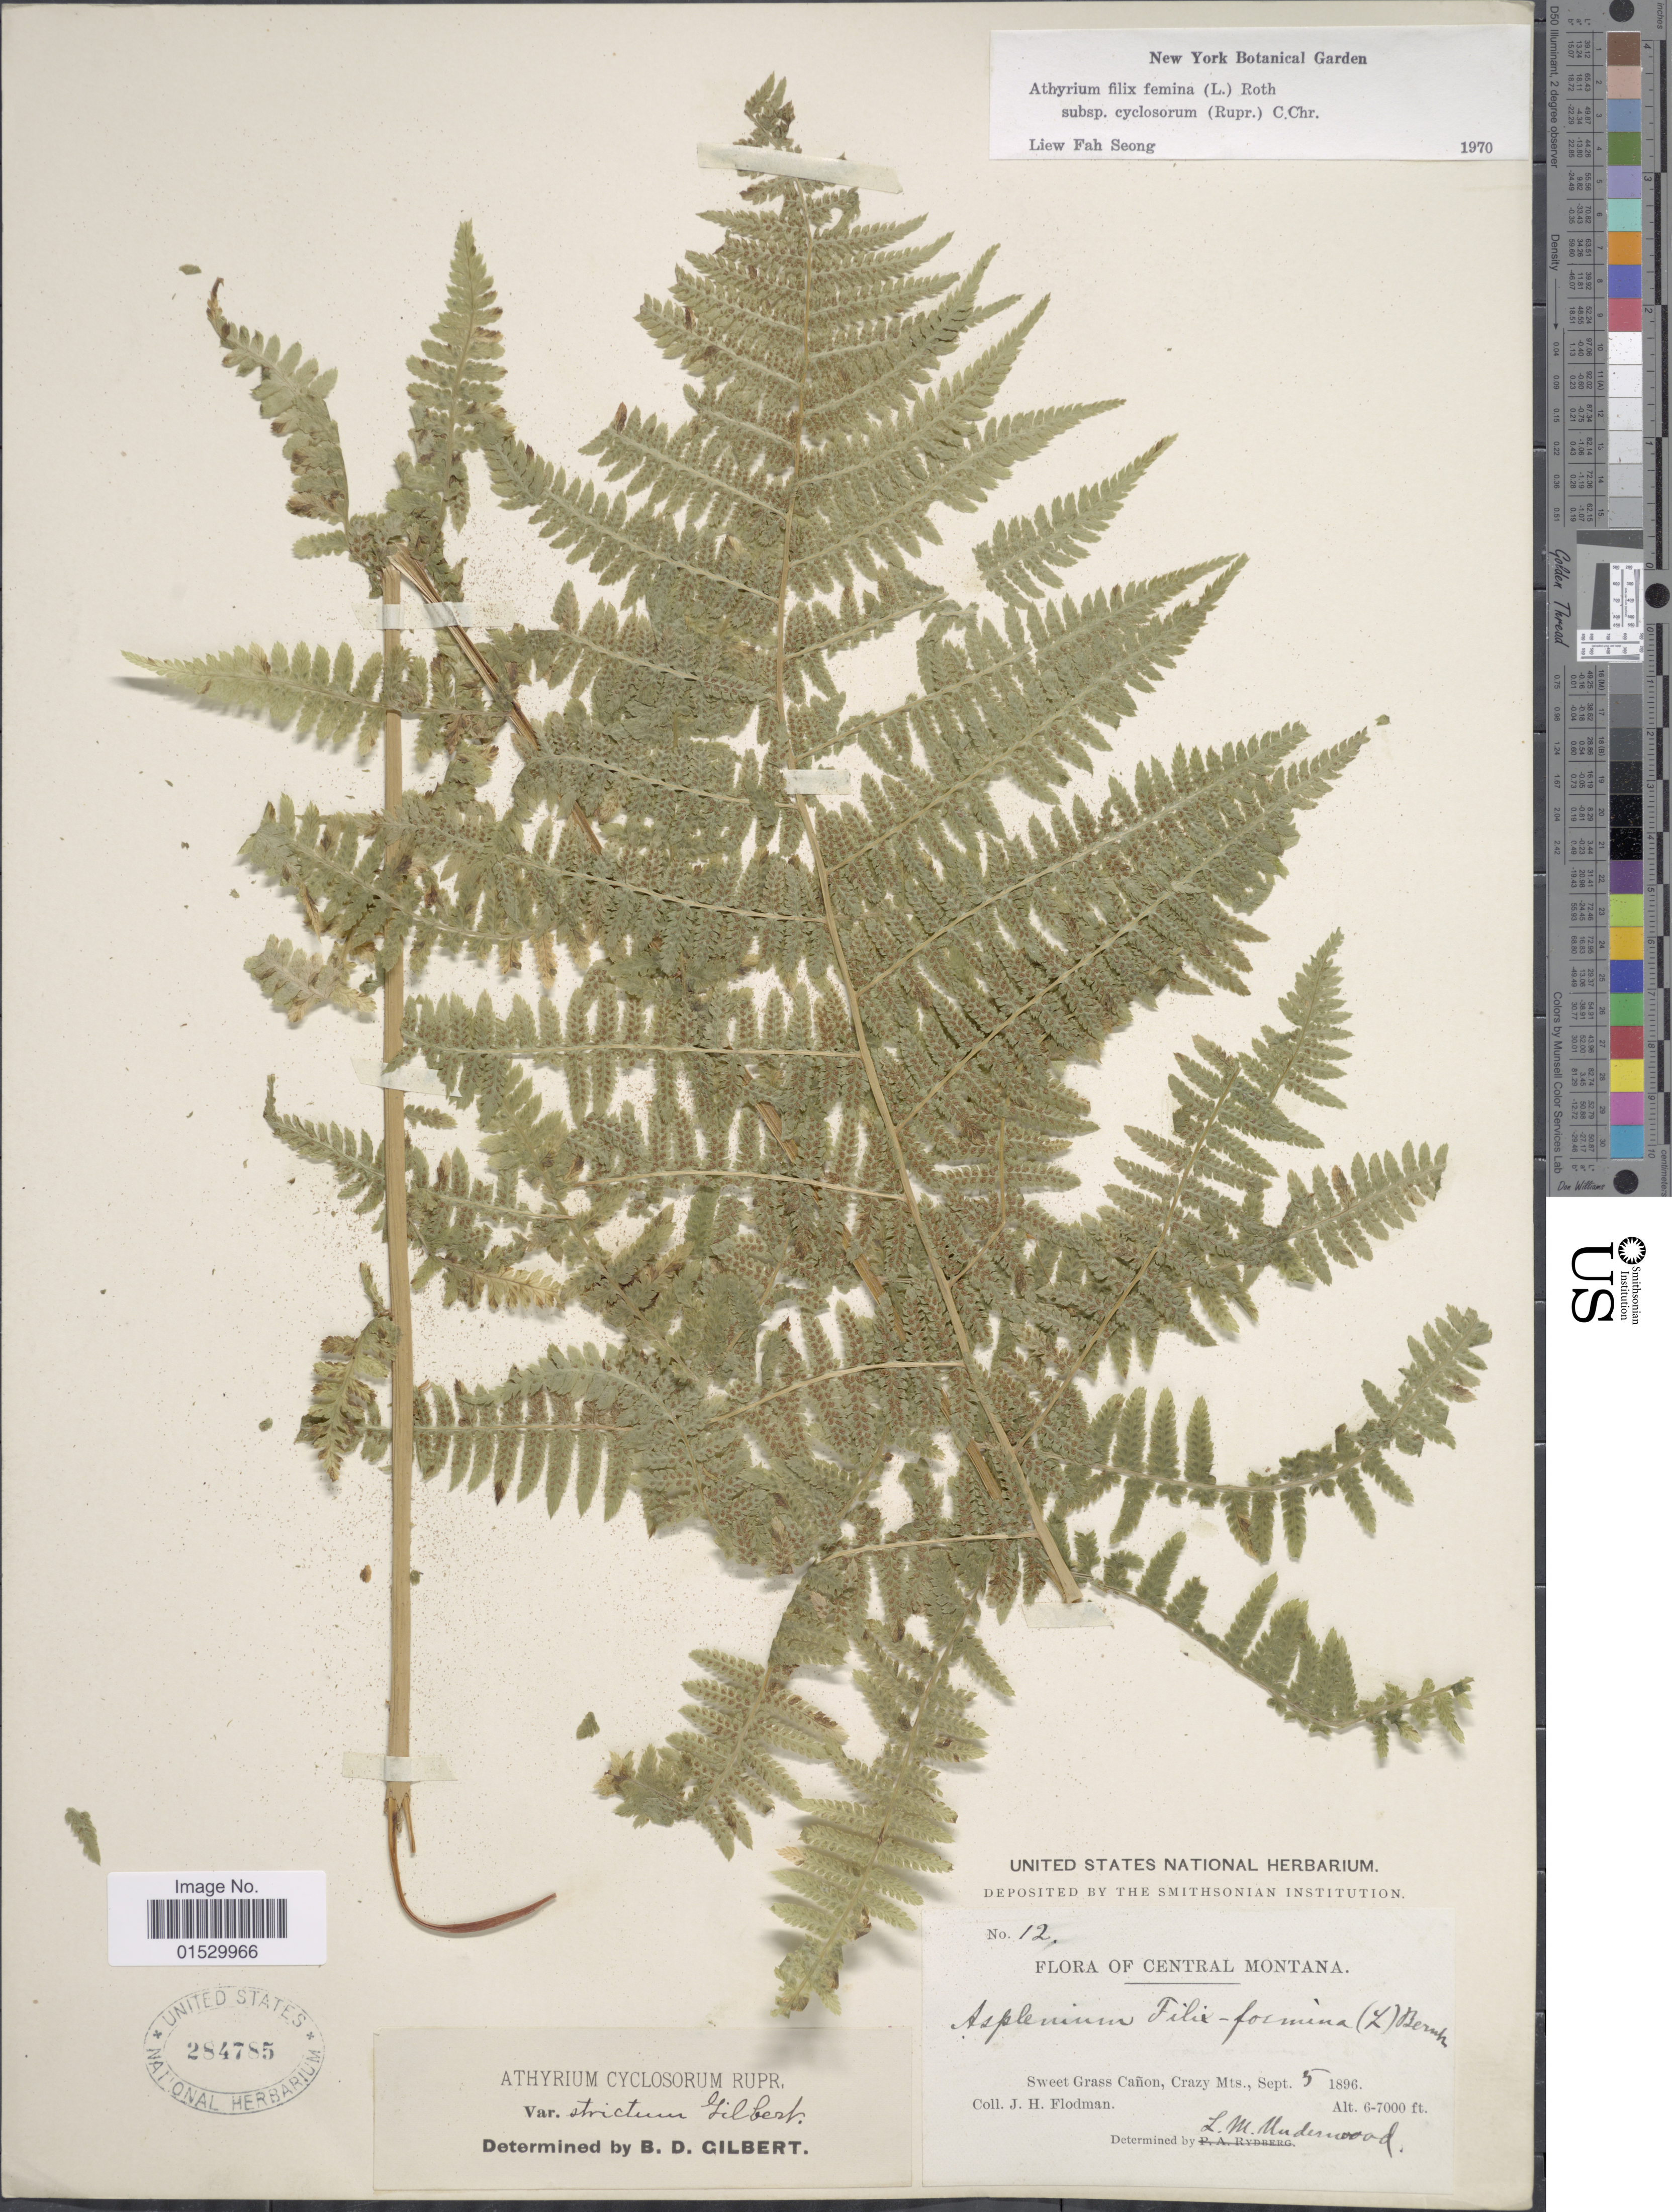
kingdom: Plantae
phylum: Tracheophyta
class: Polypodiopsida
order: Polypodiales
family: Athyriaceae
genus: Athyrium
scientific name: Athyrium filix-femina subsp. cyclosorum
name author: (Rupr.) C. Chr.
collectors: J. Flodman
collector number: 12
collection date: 1896-09-05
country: United States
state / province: Montana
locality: Sweet Grass Canyon, Crazy Mts.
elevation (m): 1829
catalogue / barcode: US 284785